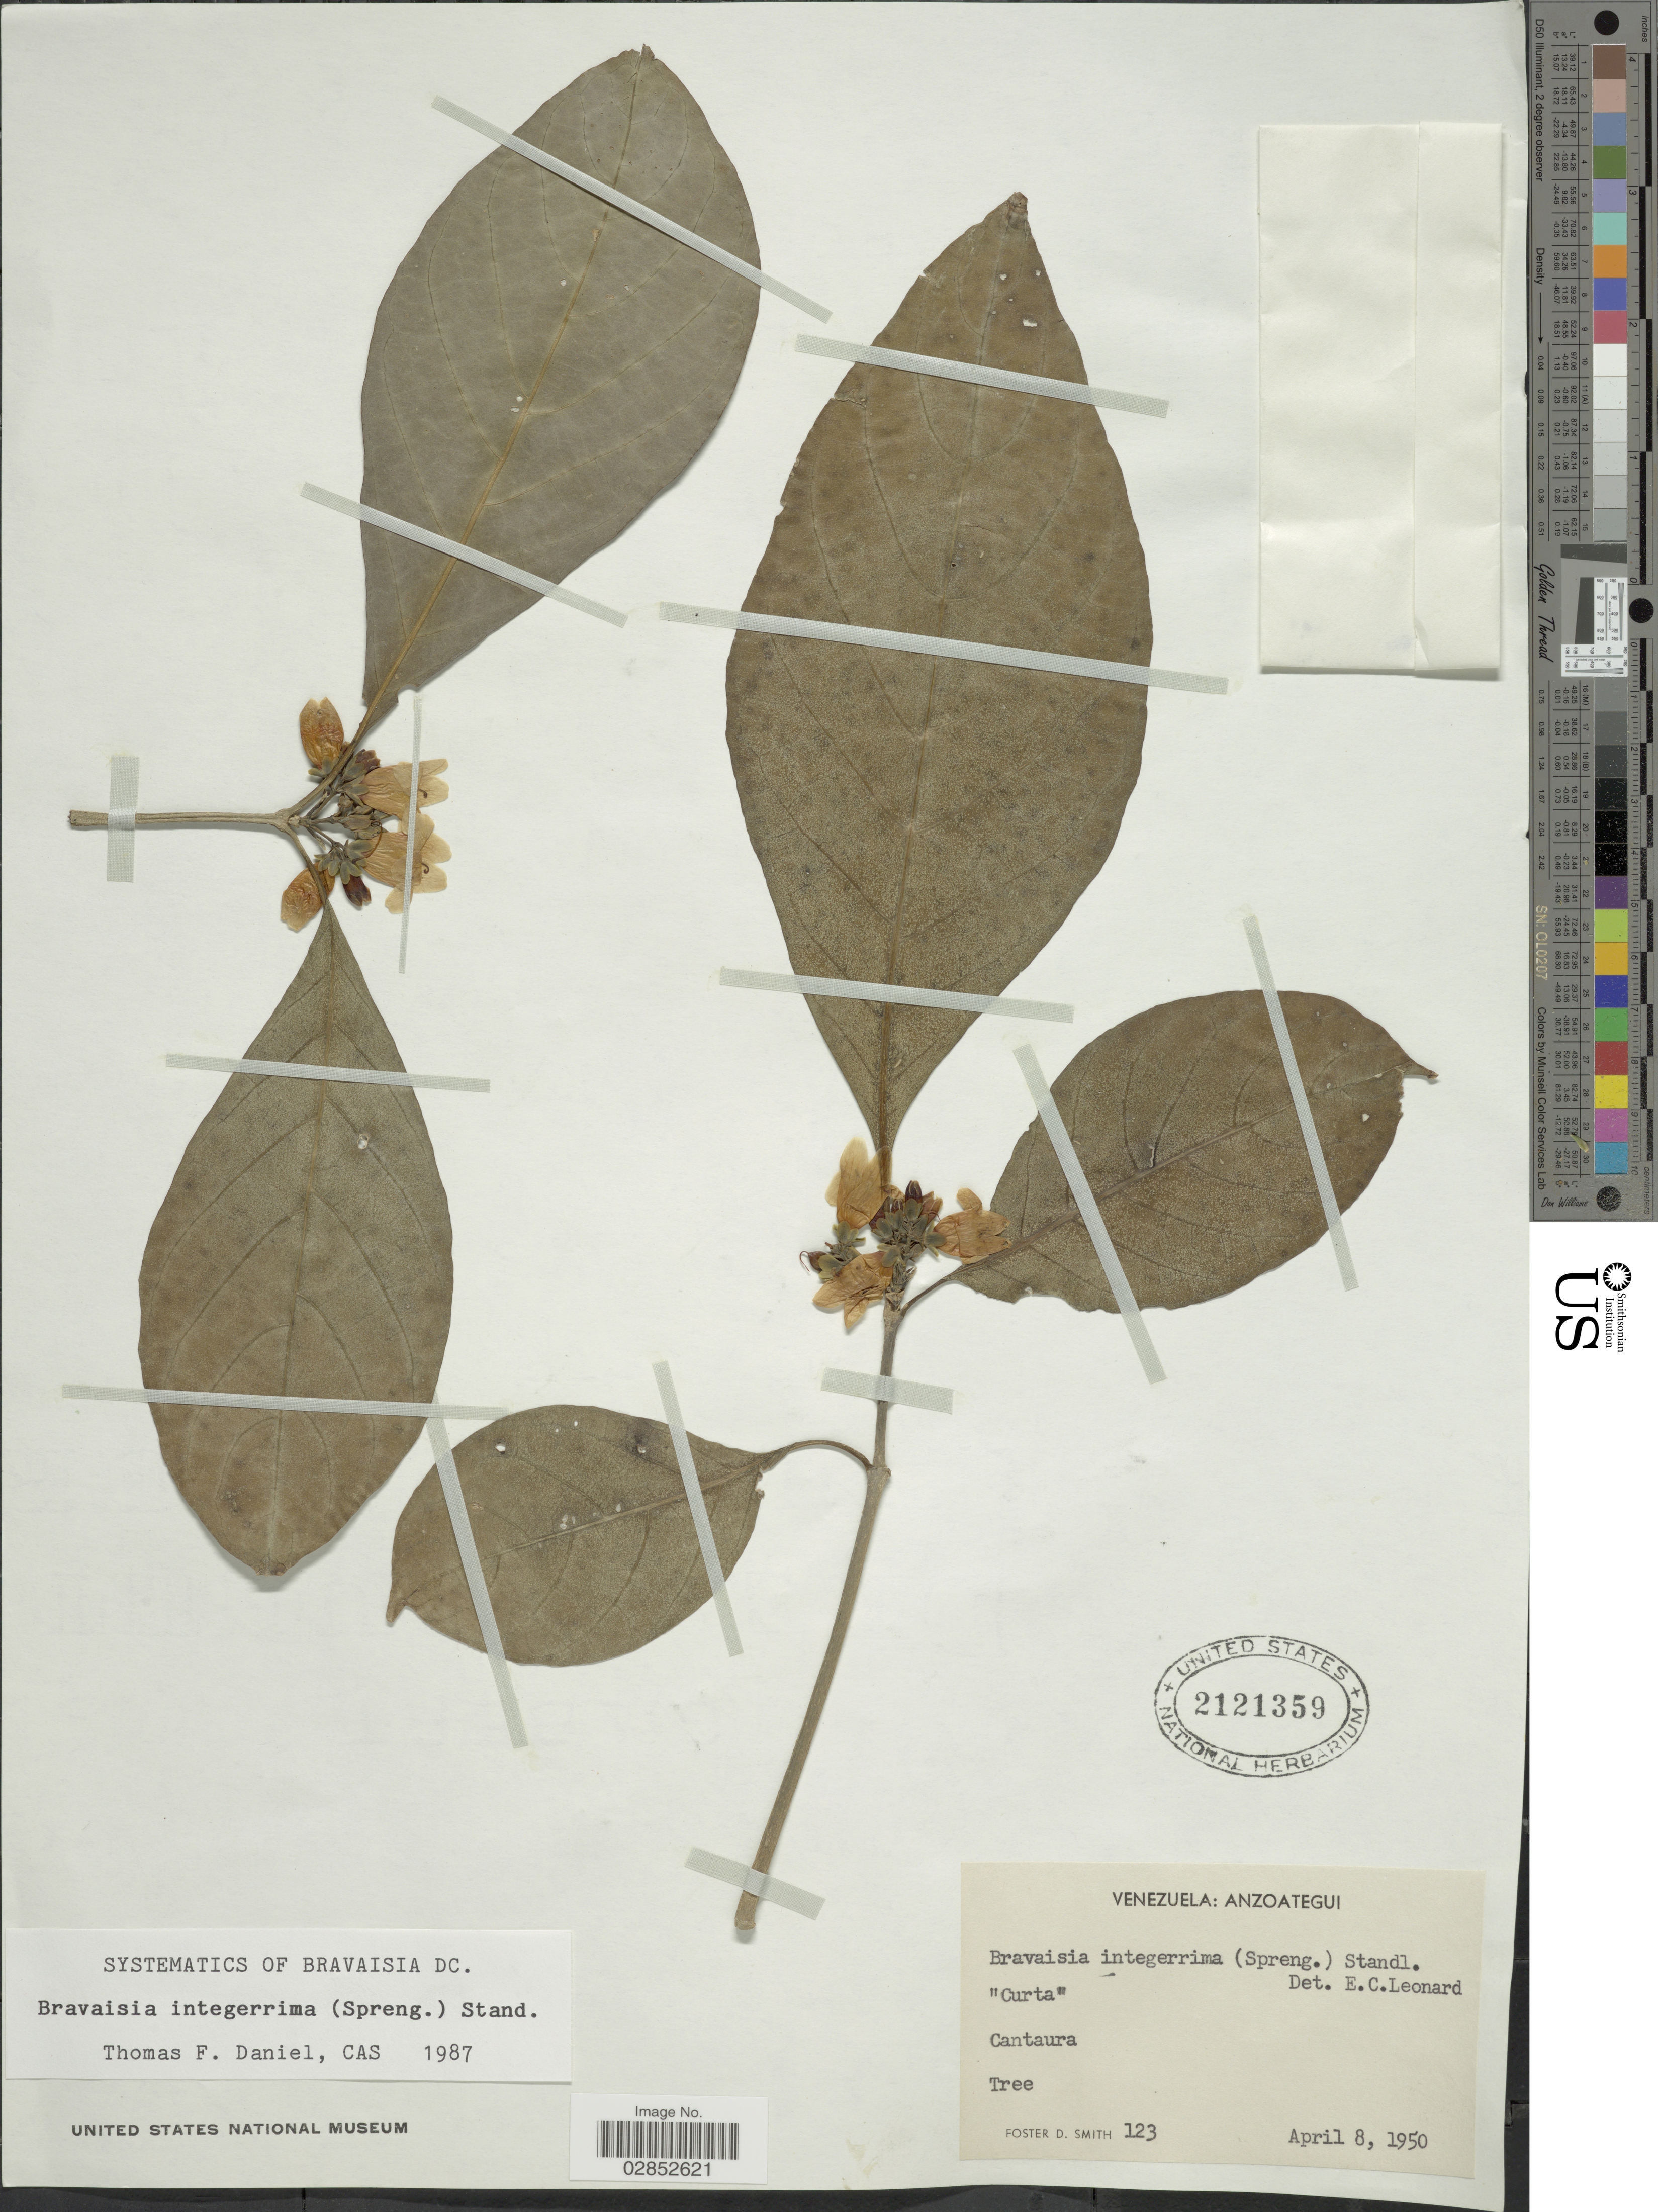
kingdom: Plantae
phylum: Tracheophyta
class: Magnoliopsida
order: Lamiales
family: Acanthaceae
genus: Bravaisia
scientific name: Bravaisia integerrima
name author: (Spreng.) Standl.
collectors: F. Smith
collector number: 123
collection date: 1950-04-08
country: Venezuela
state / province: Anzoategui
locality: Cantaura.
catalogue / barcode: US 2121359